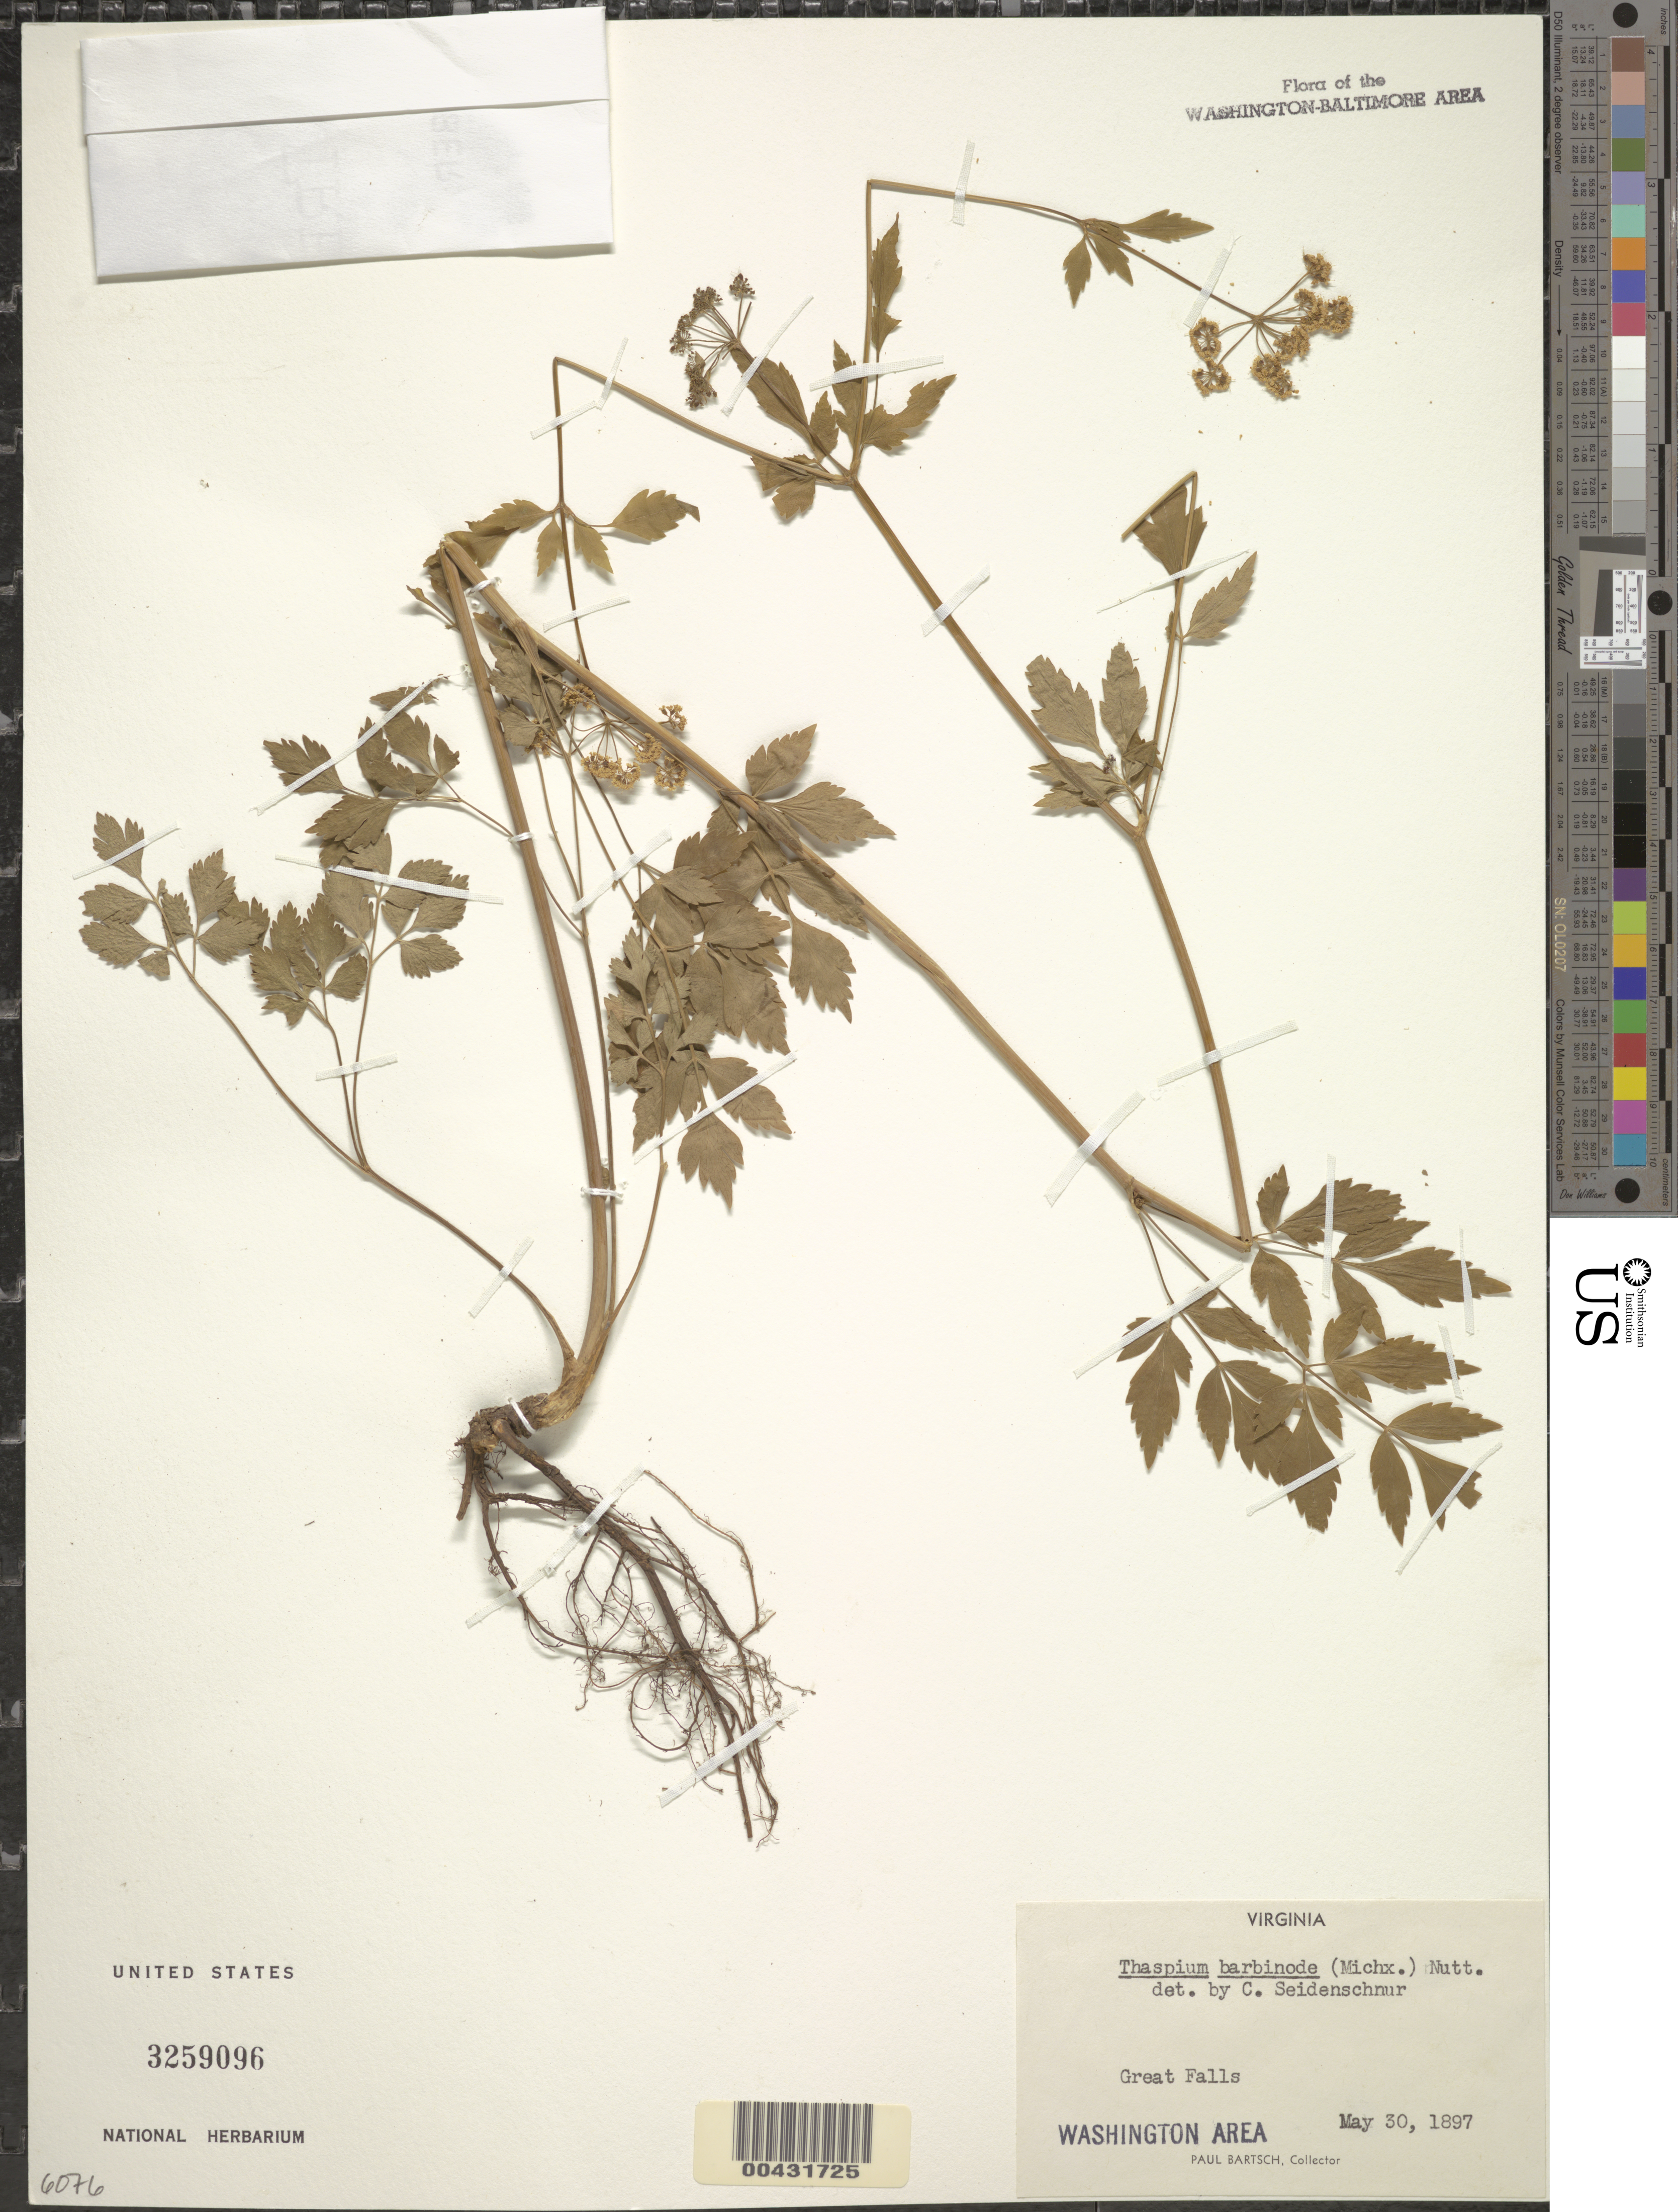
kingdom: Plantae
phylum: Tracheophyta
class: Magnoliopsida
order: Apiales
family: Apiaceae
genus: Thaspium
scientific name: Thaspium barbinode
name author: (Michx.) Nutt.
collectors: P. Bartsch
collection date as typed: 30 May 1897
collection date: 1897-05-30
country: United States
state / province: Virginia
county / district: Fairfax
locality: Great Falls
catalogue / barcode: US 3259096